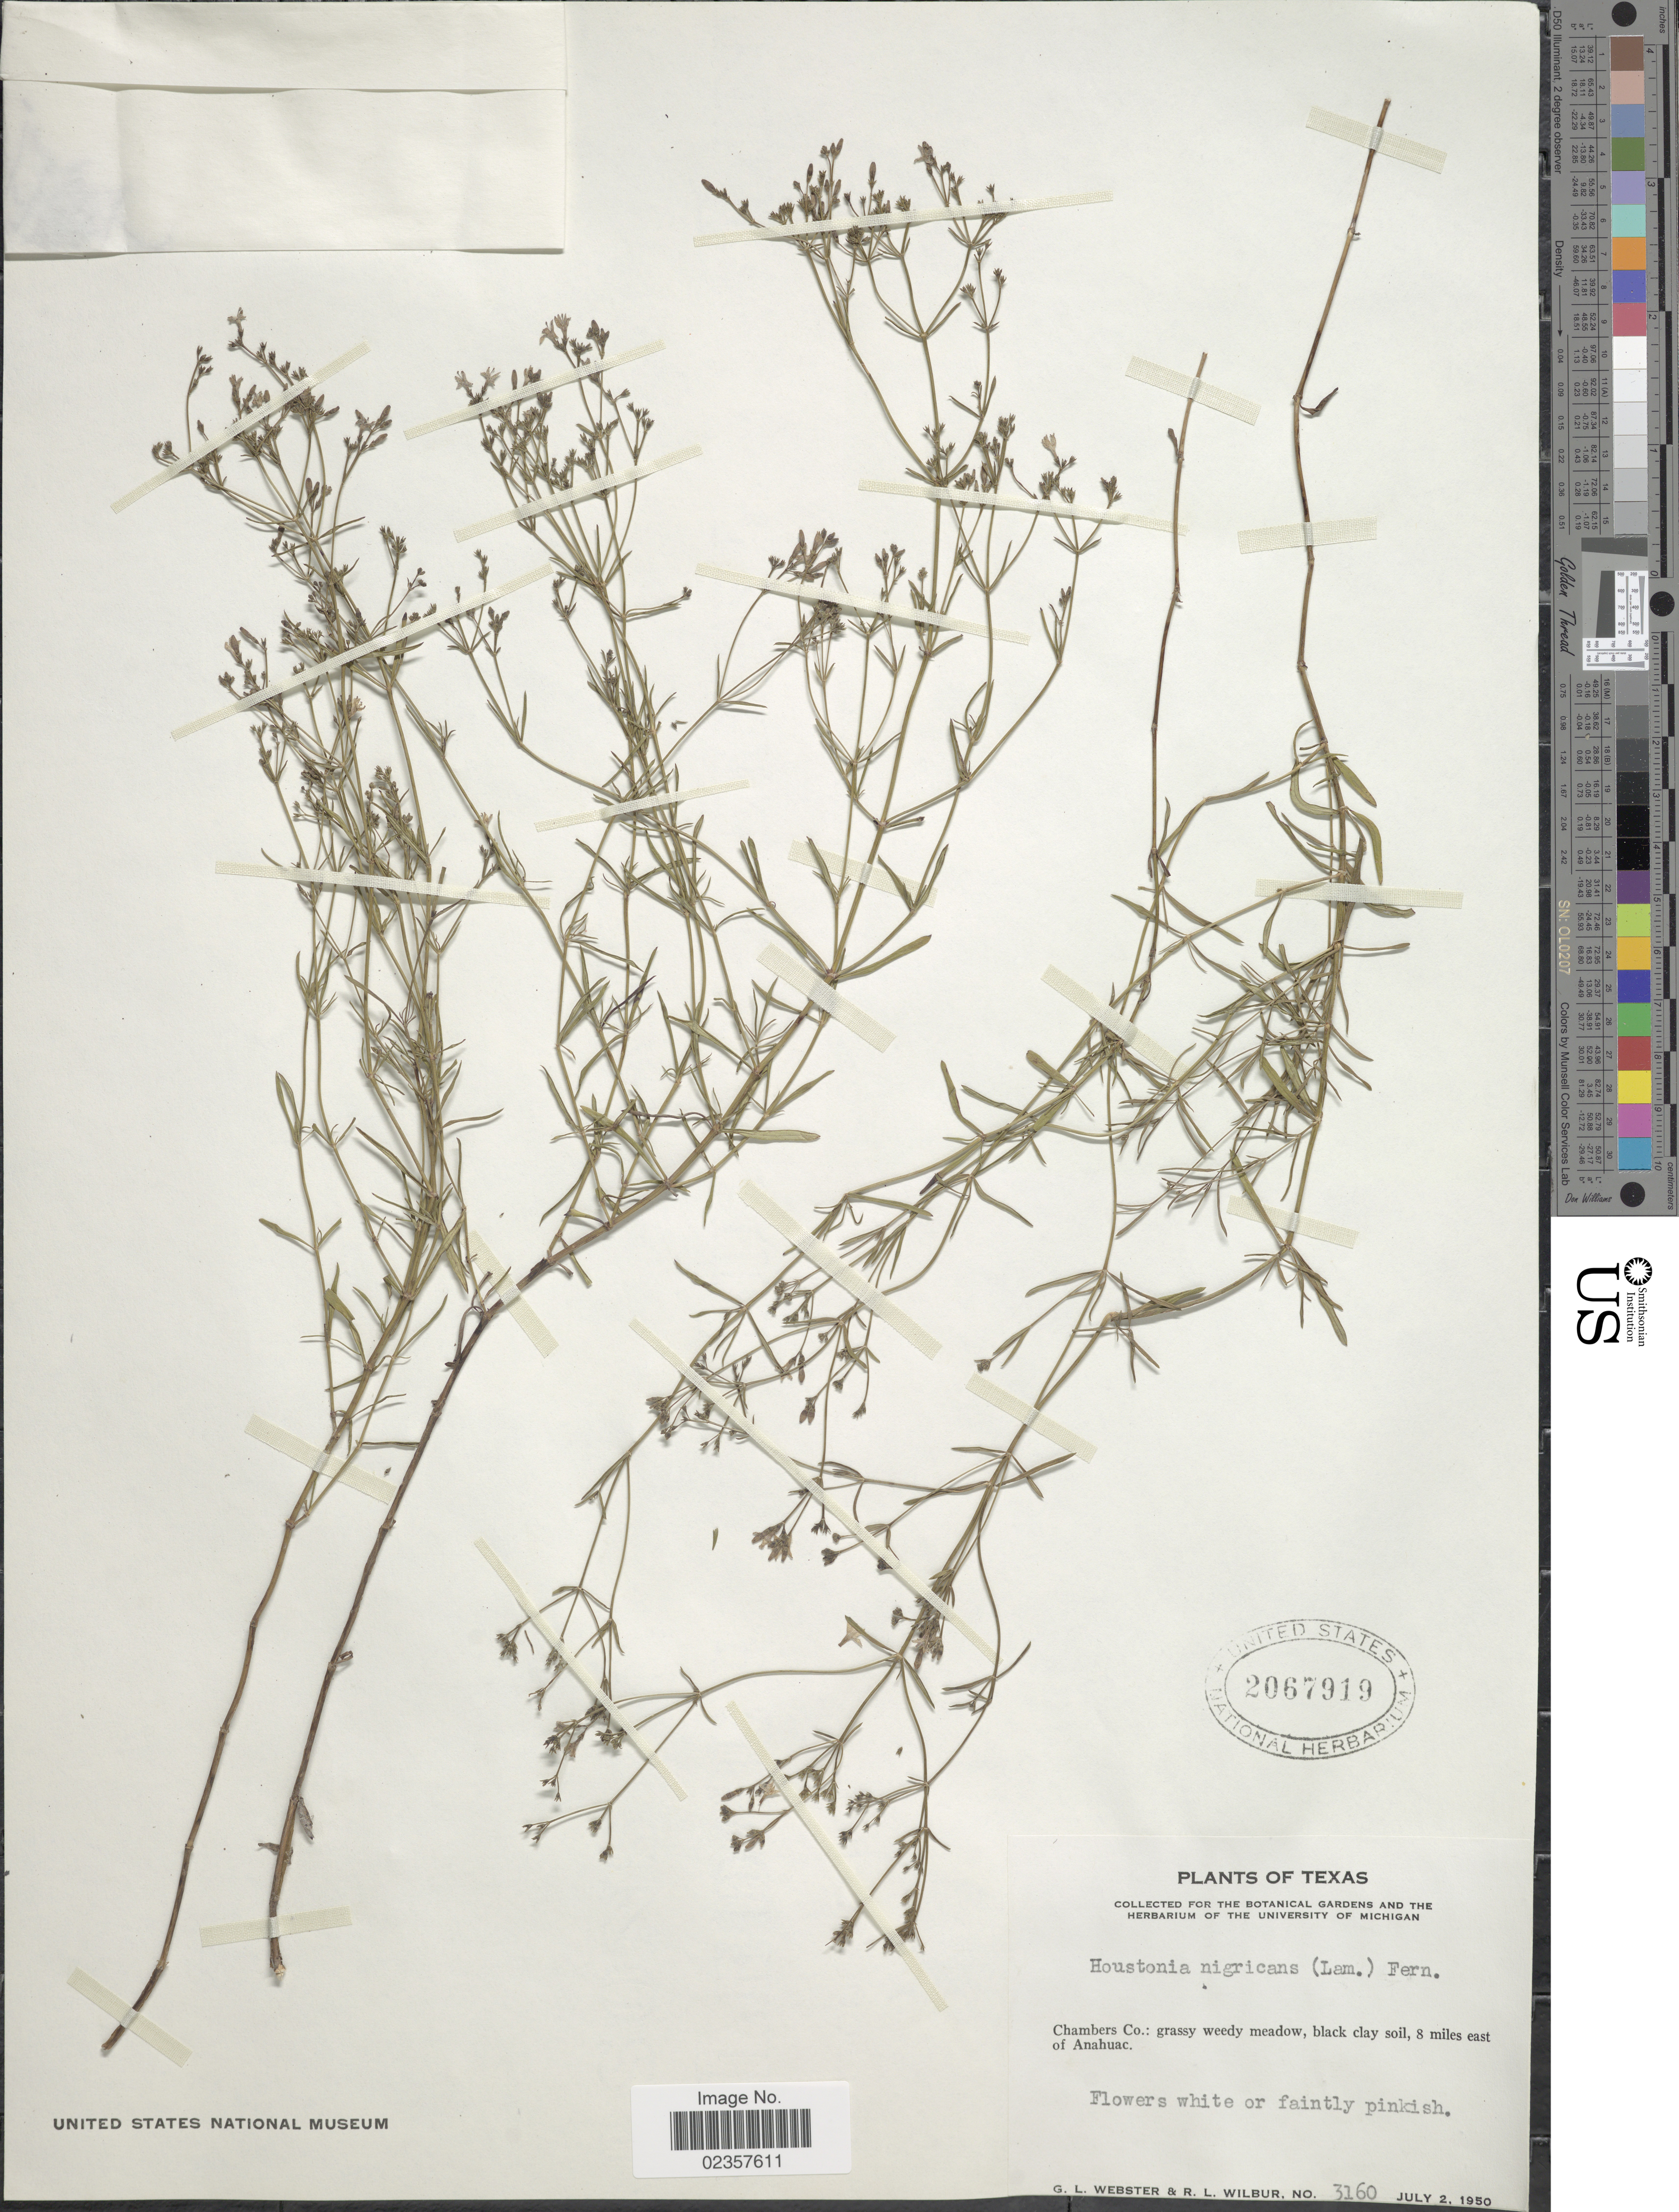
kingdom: Plantae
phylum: Tracheophyta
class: Magnoliopsida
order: Gentianales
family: Rubiaceae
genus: Houstonia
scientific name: Houstonia nigricans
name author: (Lam.) Fernald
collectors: G. L. Webster & R. L. Wilbur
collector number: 3160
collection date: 1950-07-02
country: United States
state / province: Texas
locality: Chambers Co.: 8 miles east of Anahuac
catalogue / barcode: US 2067919